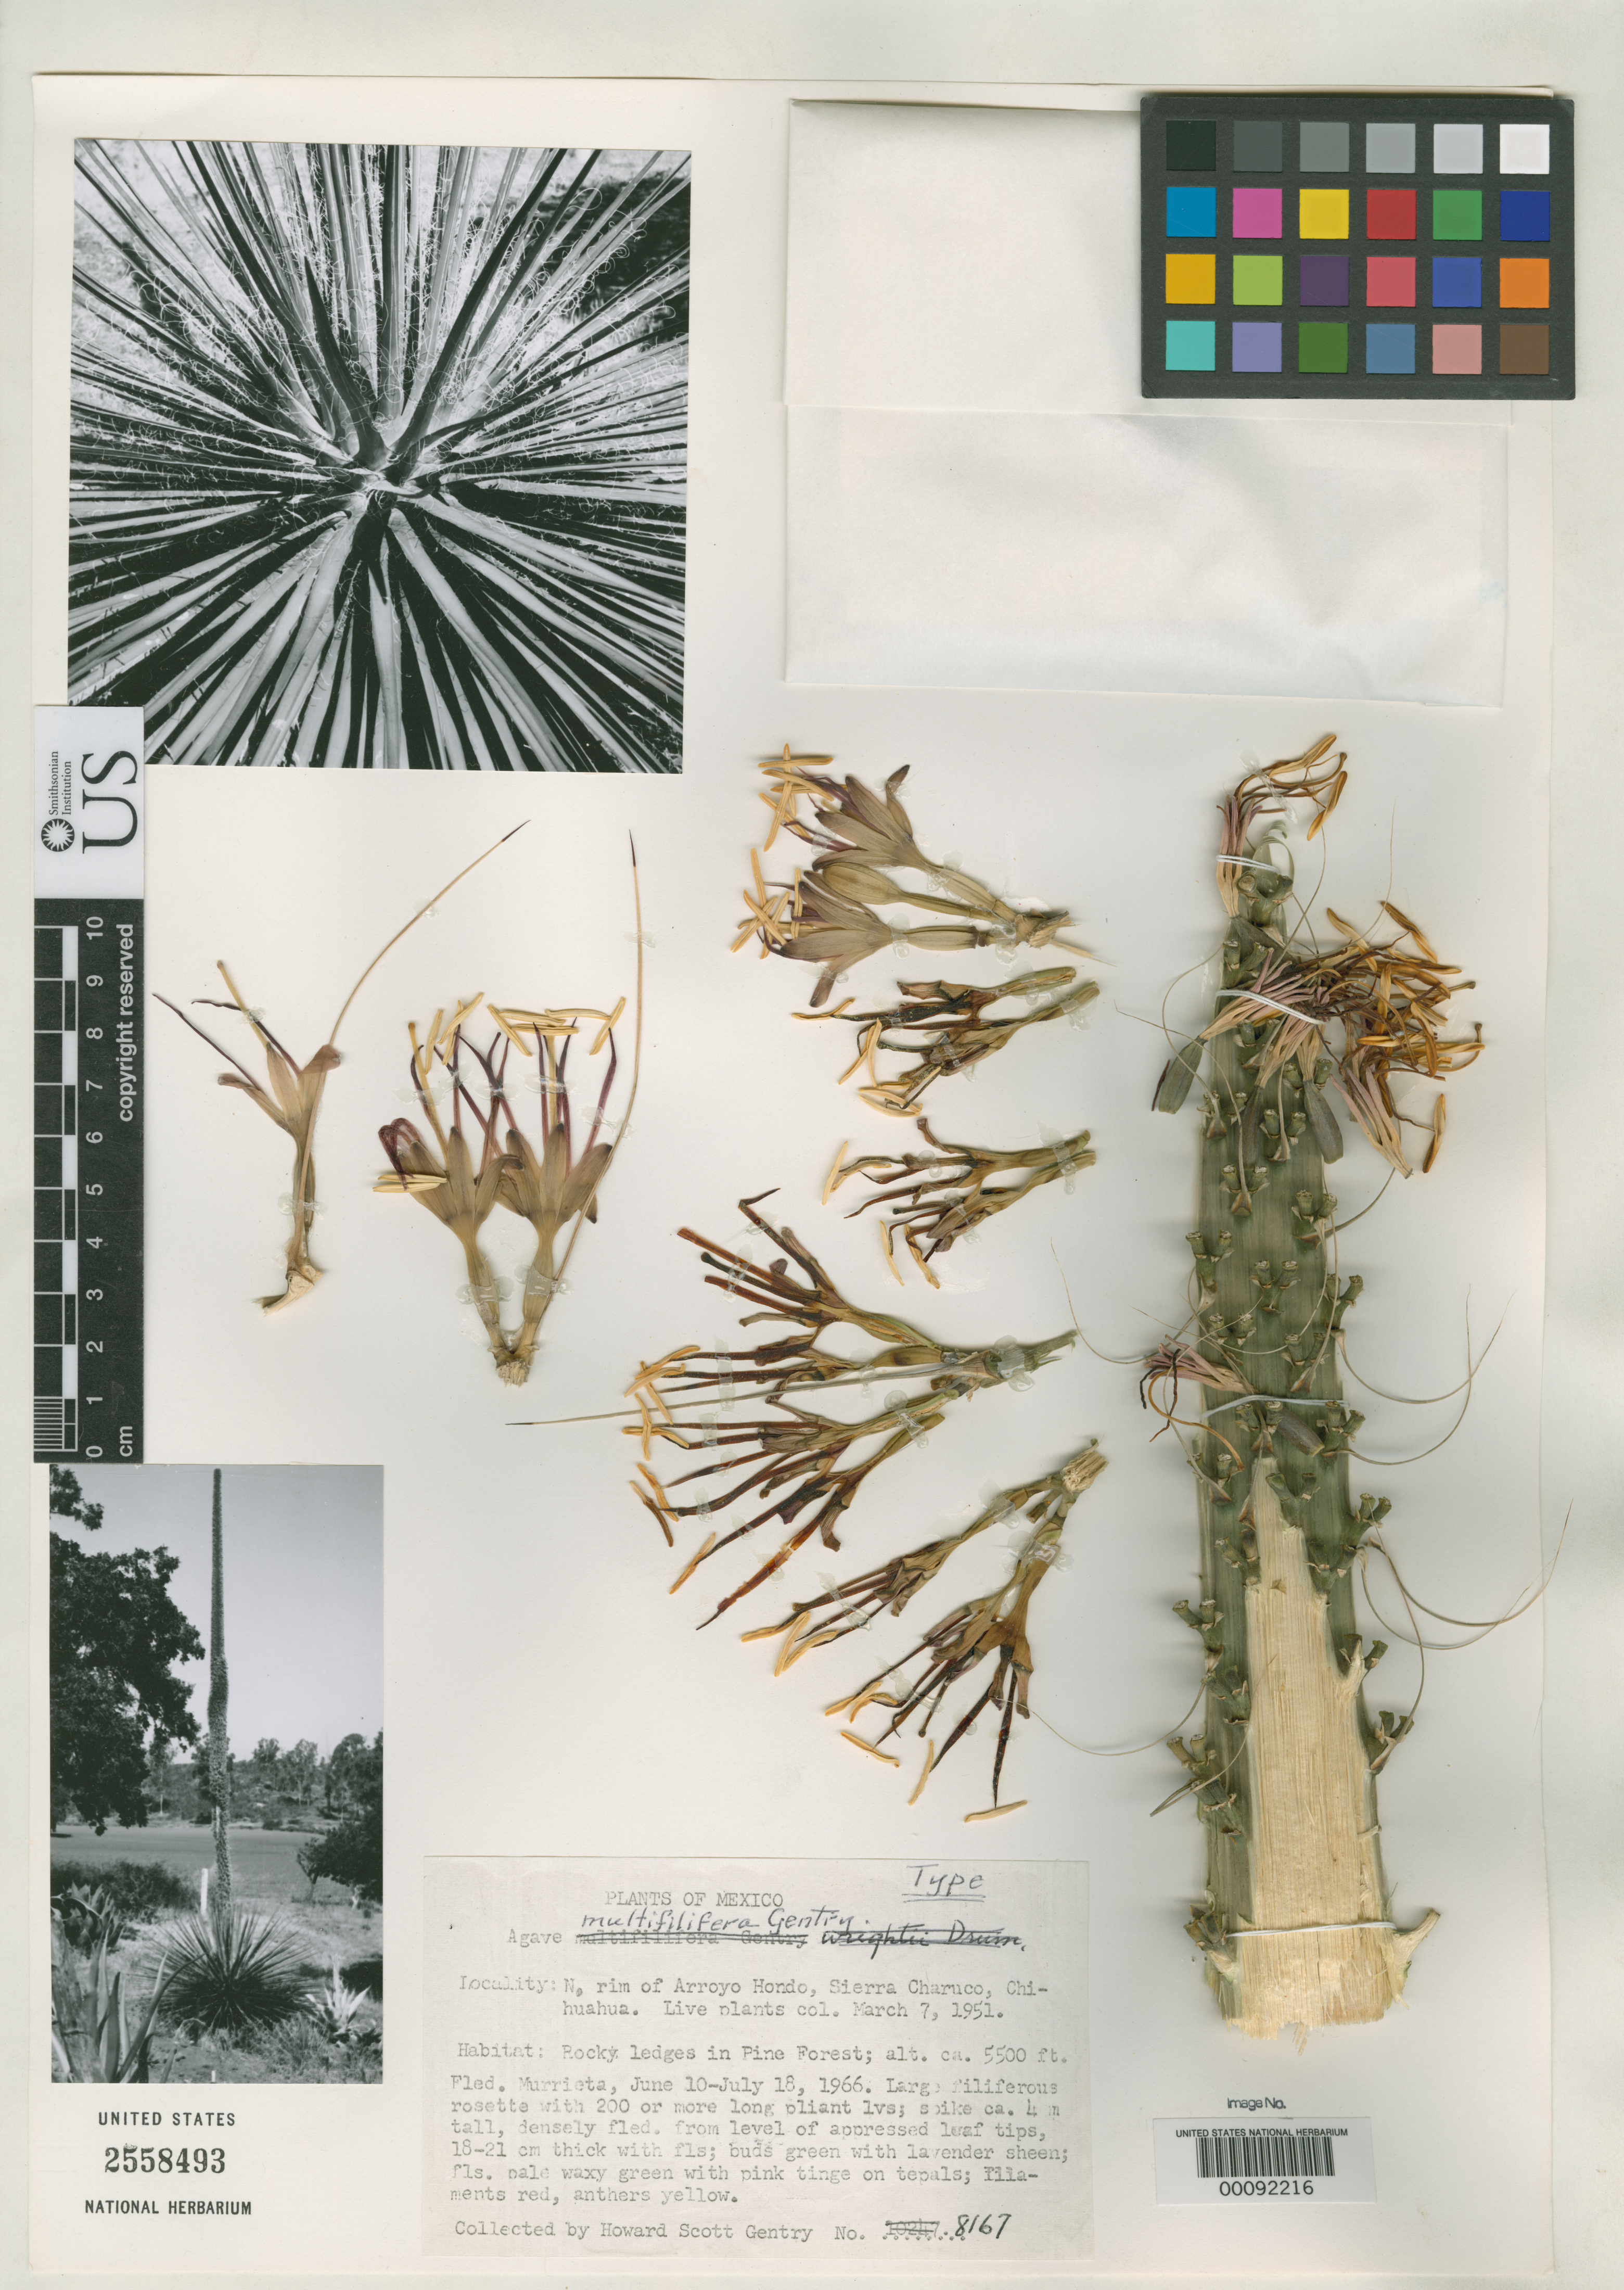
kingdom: Plantae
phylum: Tracheophyta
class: Liliopsida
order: Asparagales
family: Asparagaceae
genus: Agave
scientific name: Agave multifilifera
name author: Gentry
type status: Holotype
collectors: H. S. Gentry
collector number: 8167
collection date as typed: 07 Mar 1951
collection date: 1951-03-07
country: Mexico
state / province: Chihuahua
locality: Arroyo Hondo, collected from living plants cult. Murrieta, California, USA.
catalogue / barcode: US 2558493